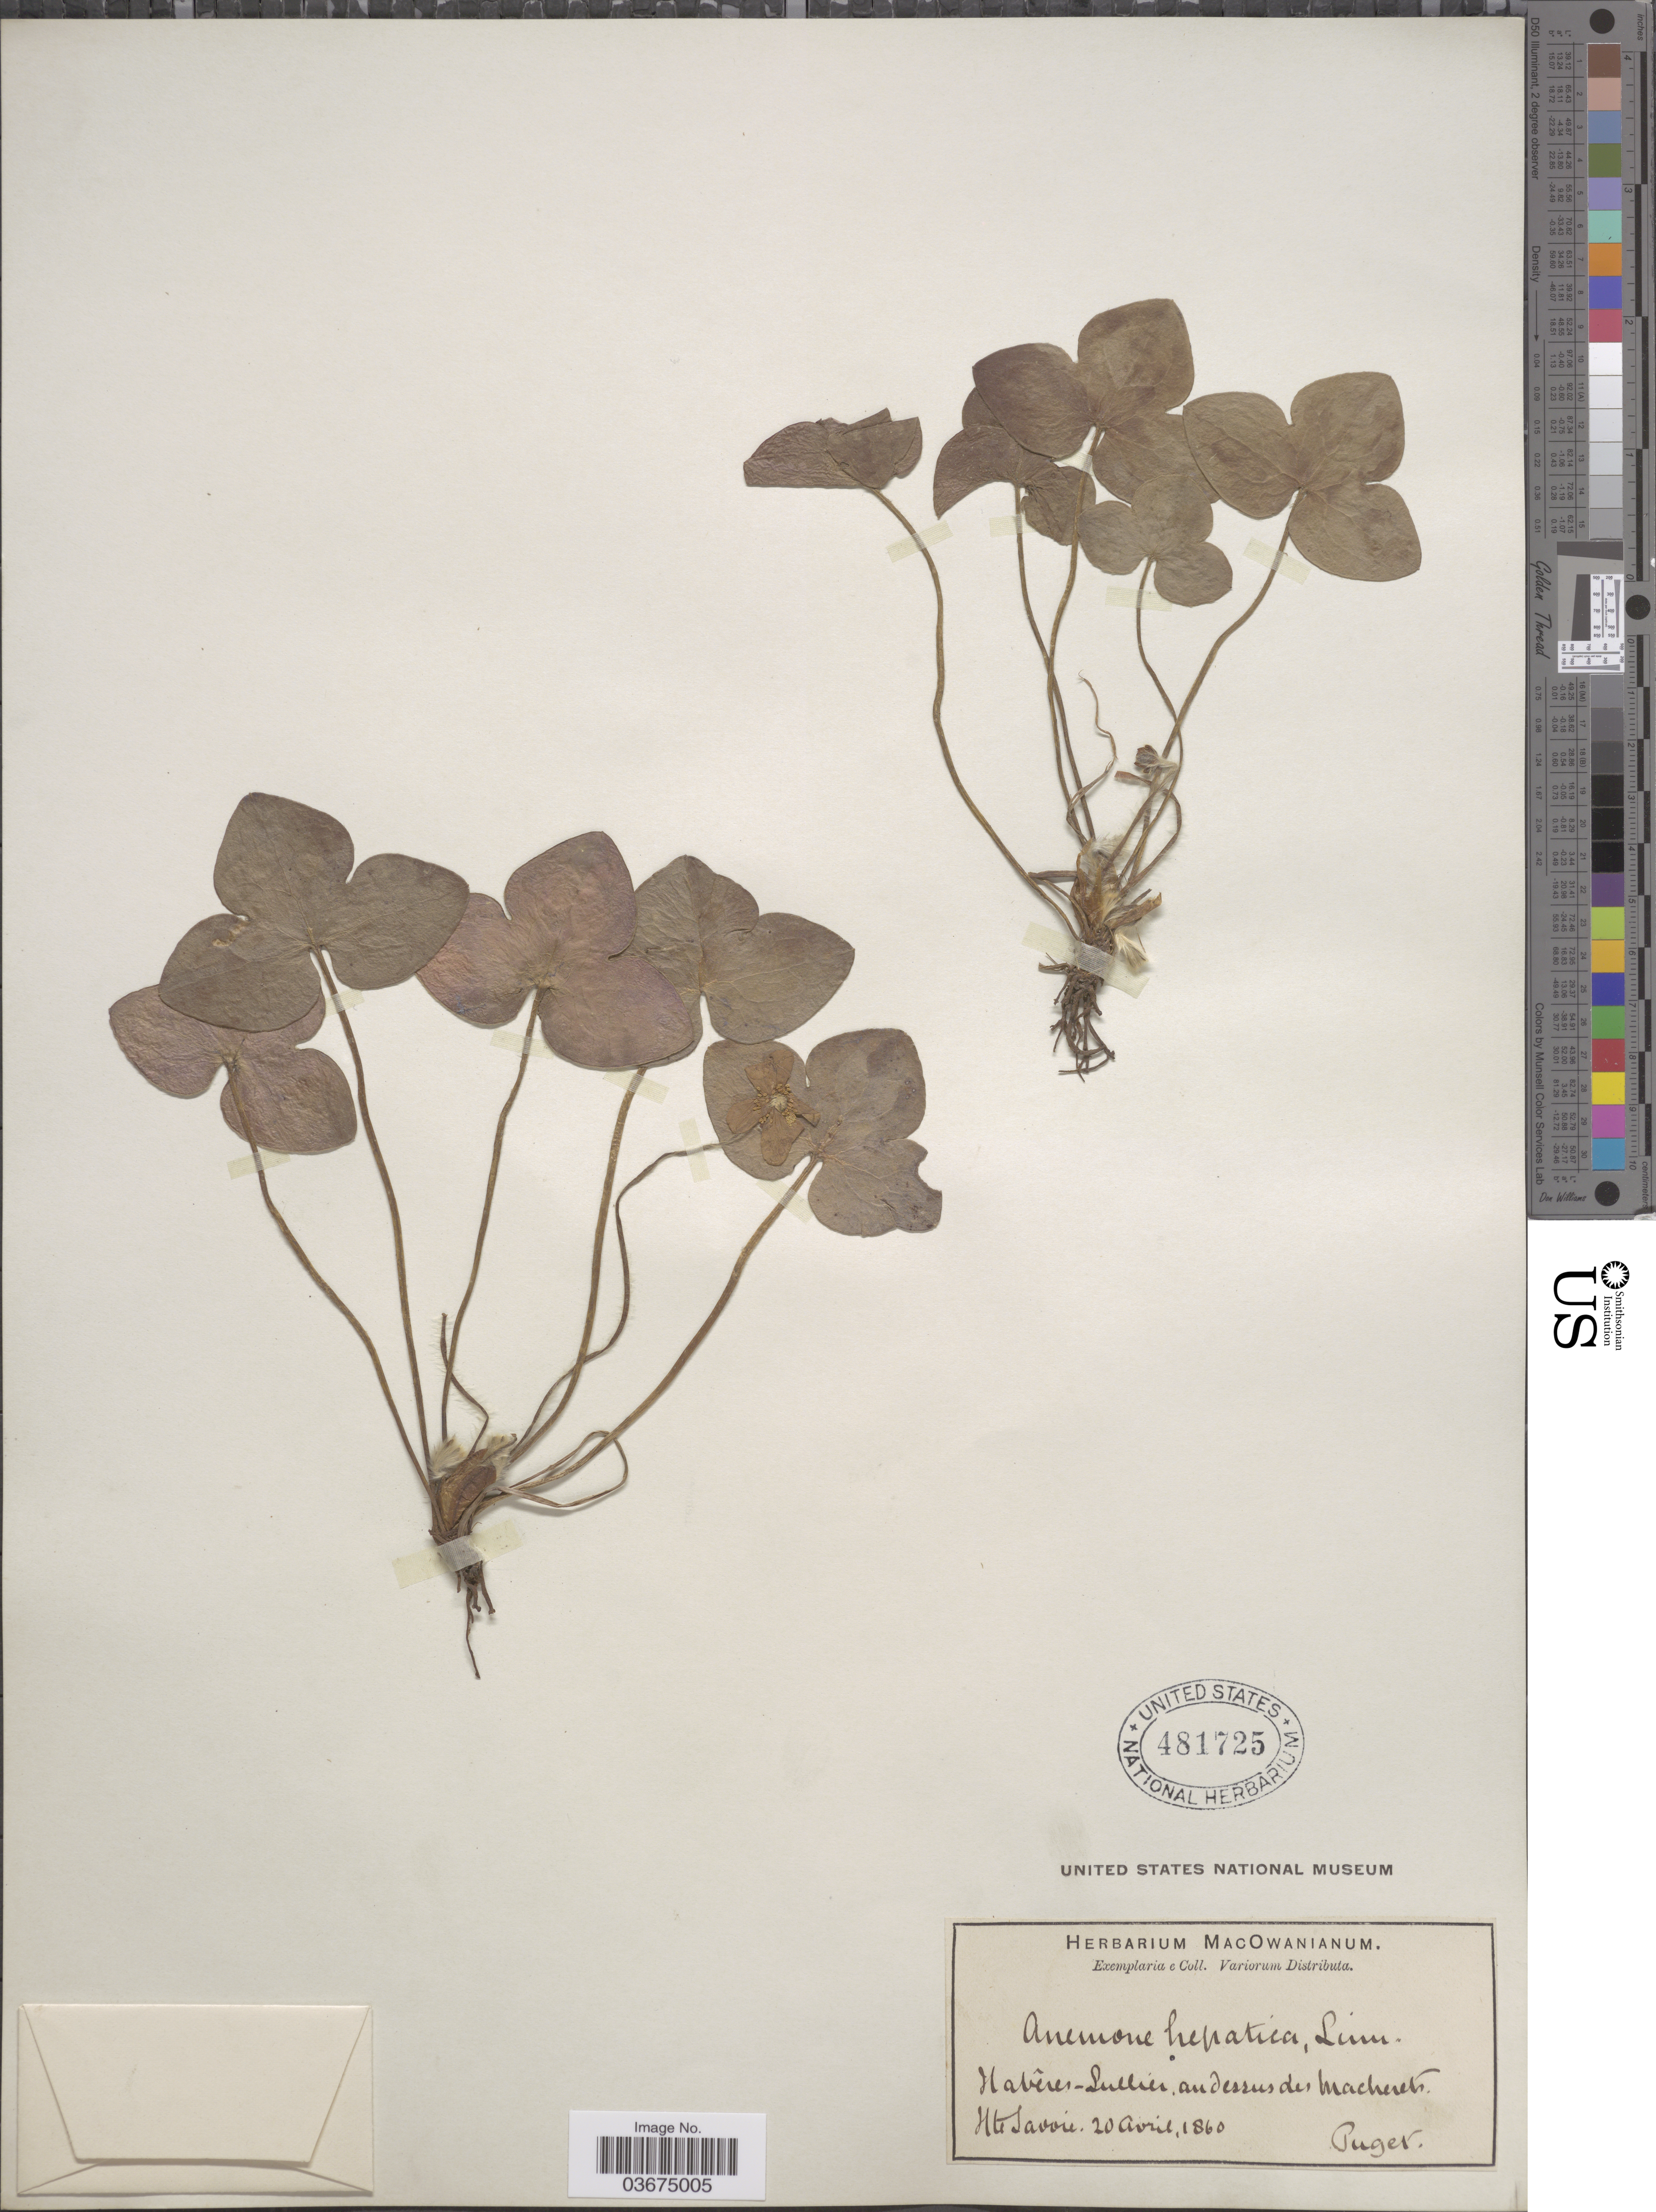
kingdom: Plantae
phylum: Tracheophyta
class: Magnoliopsida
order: Ranunculales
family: Ranunculaceae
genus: Hepatica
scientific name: Hepatica triloba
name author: Chaix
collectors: -. Puget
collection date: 1860-04-20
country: France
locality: Habêres-Lullier, audessus des macherets Hte Savoie.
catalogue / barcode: US 481725